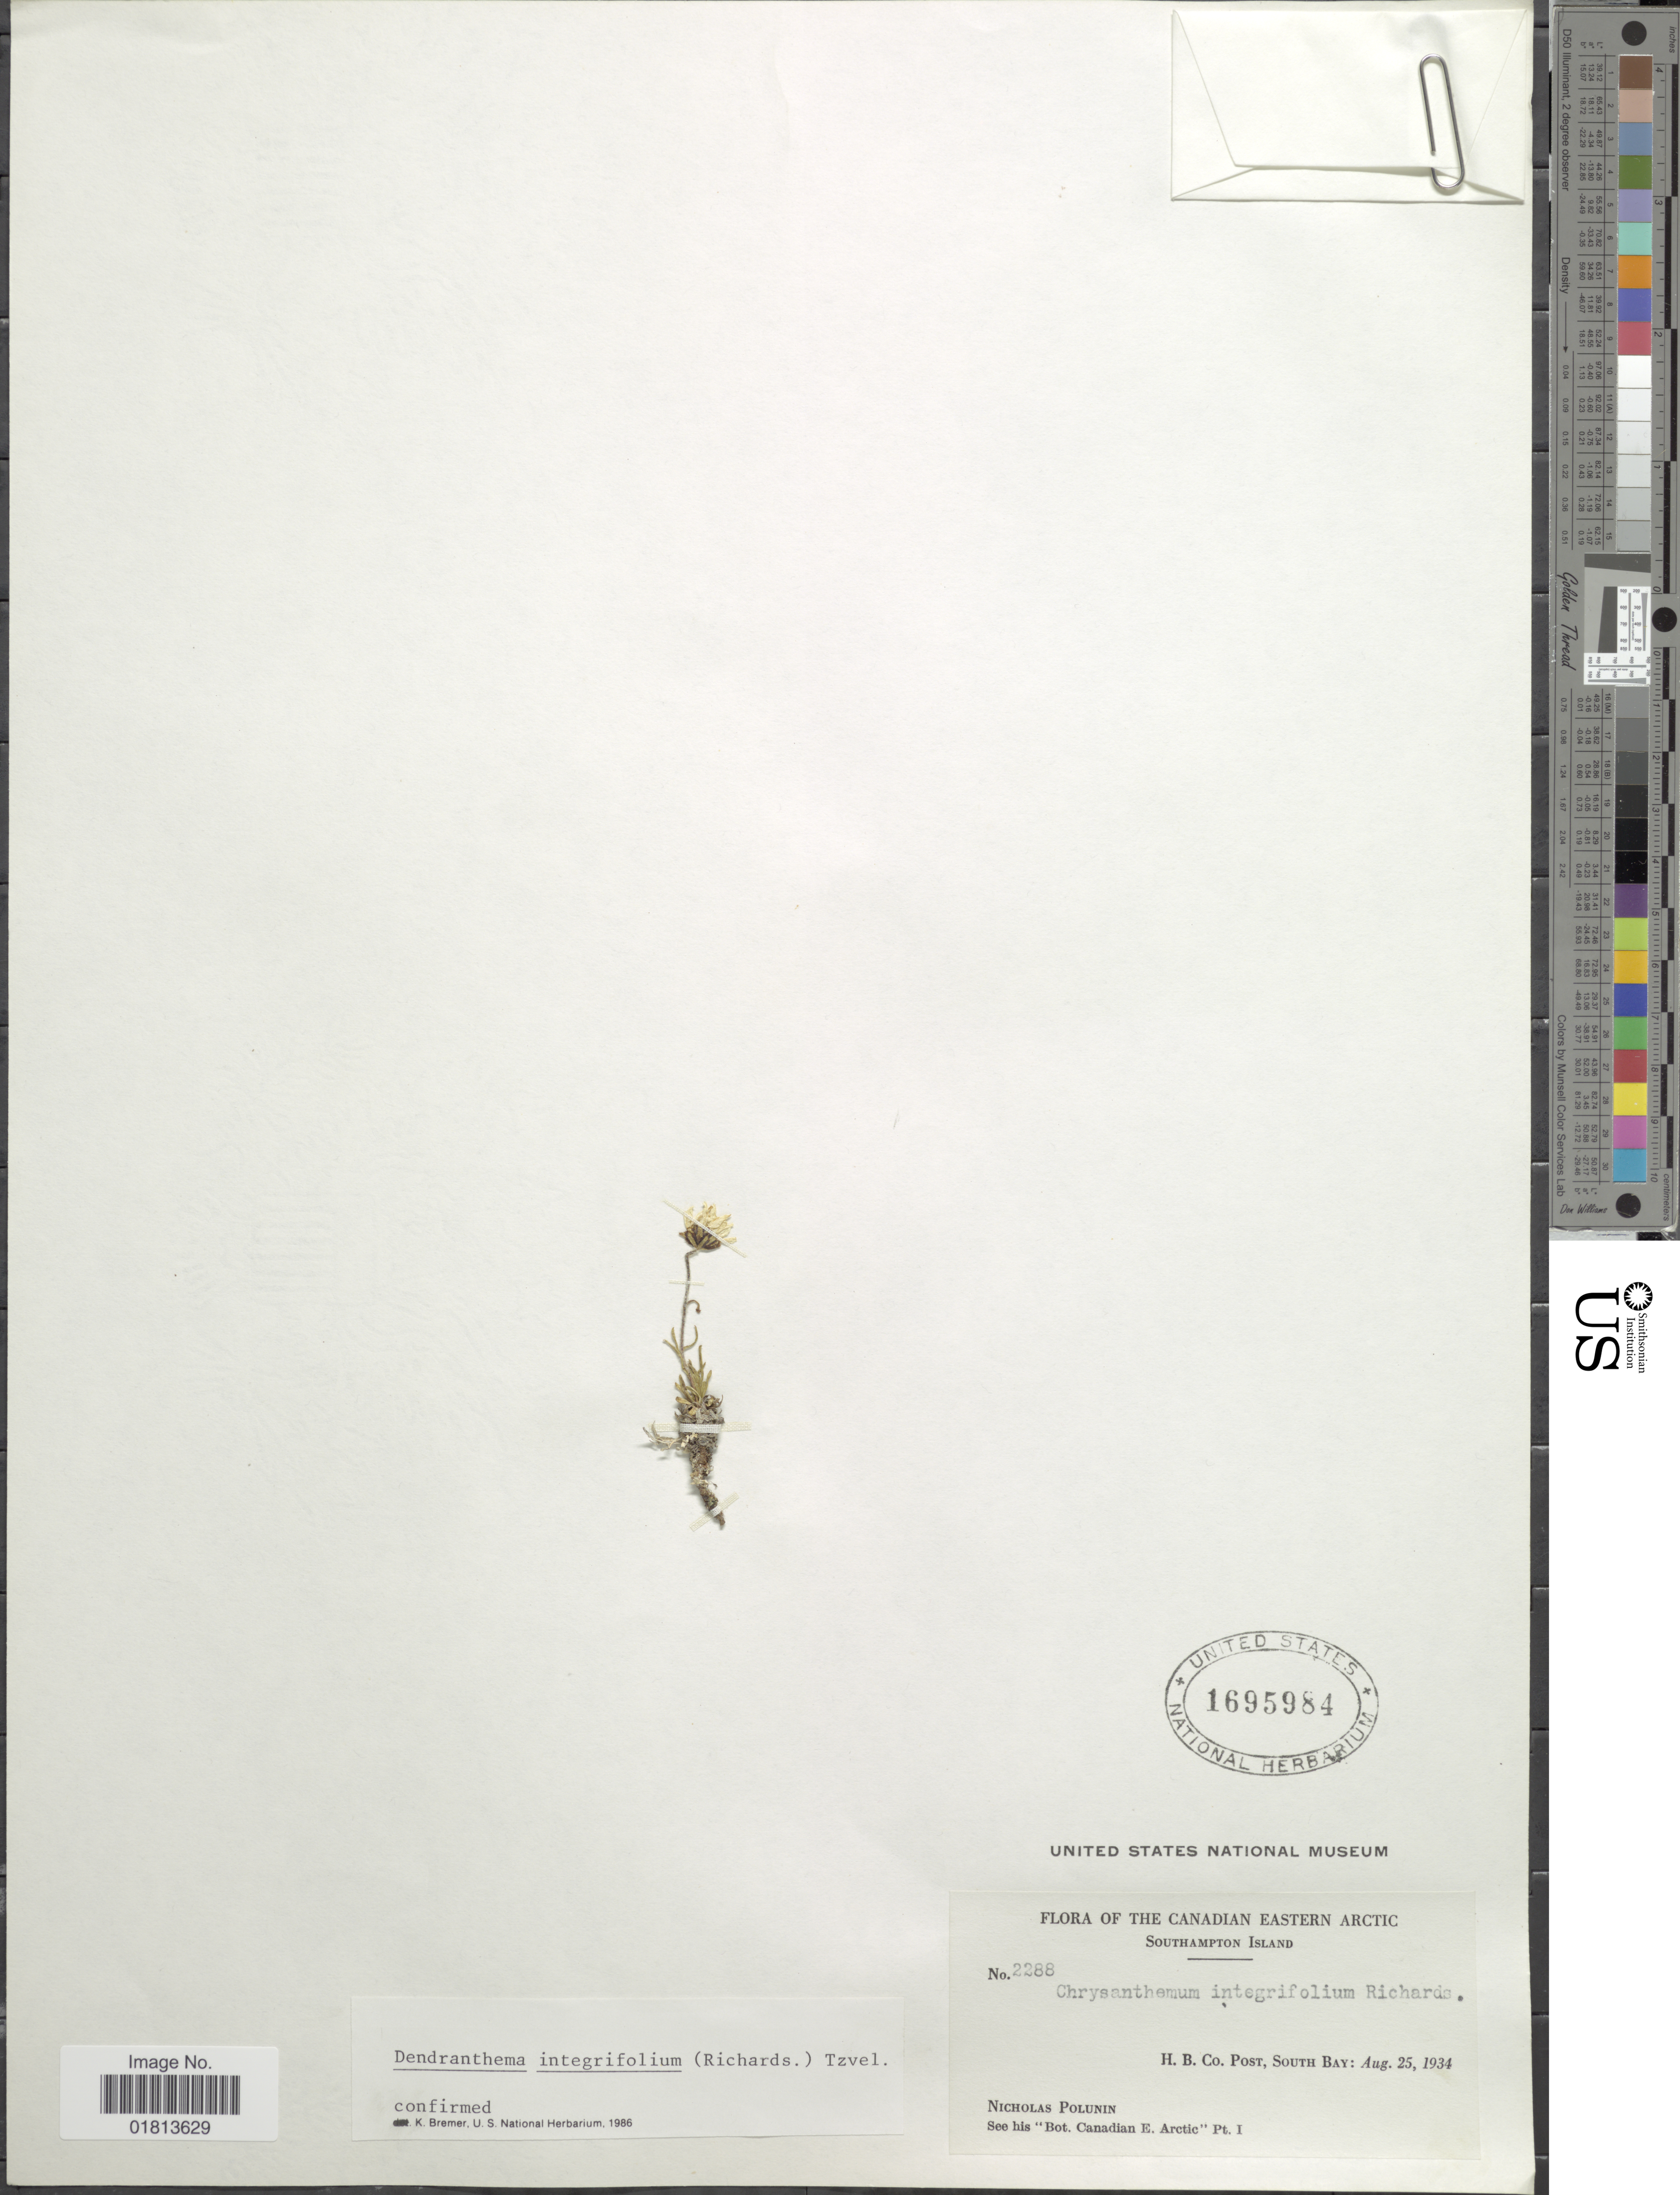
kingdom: Plantae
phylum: Tracheophyta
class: Magnoliopsida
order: Asterales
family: Asteraceae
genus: Dendranthema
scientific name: Dendranthema integrifolium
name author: (Richardson) Tzvelev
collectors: N. V. Polunin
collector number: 2288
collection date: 1934-08-25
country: Canada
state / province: Nunavut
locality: The Canadian Eastern Arctic, Southampton Island, H. B. Co. Post, South Bay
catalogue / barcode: US 1695984